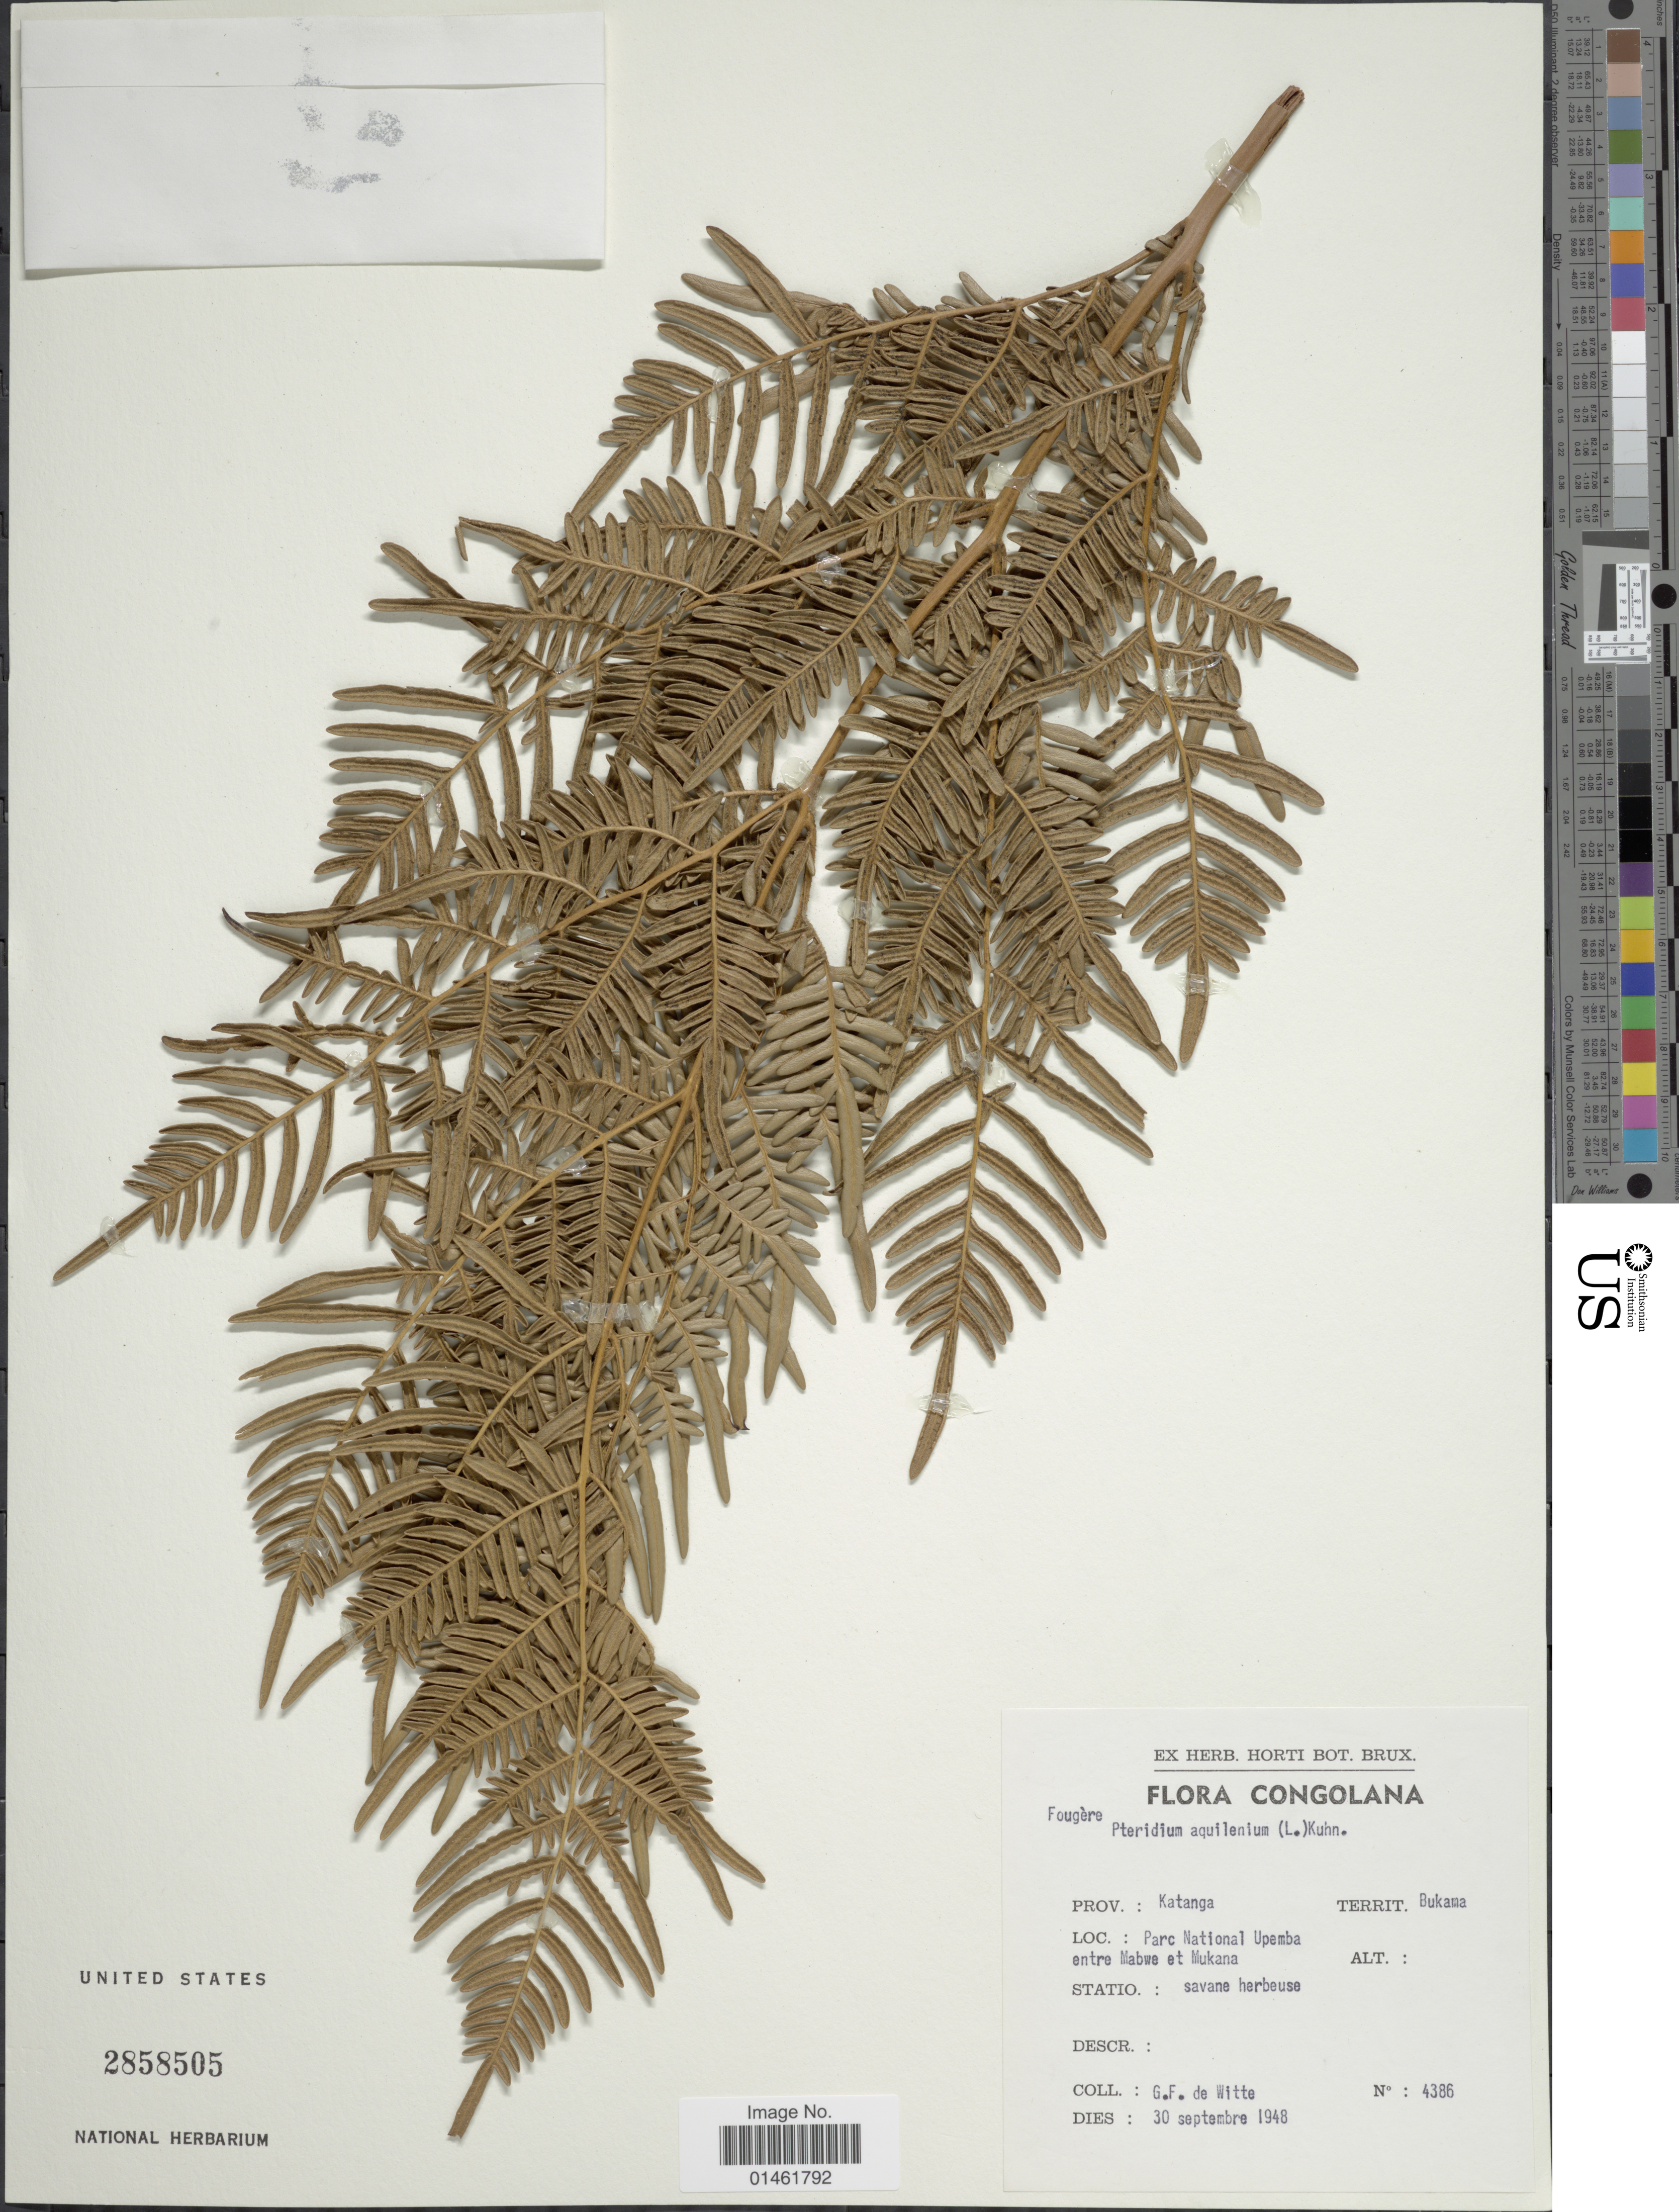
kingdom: Plantae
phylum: Tracheophyta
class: Polypodiopsida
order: Polypodiales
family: Dennstaedtiaceae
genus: Pteridium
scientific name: Pteridium aquilinum var. africanum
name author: (L.) Kuhn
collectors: G. de Witte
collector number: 4386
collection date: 1948-09-30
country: Congo, Democratic Republic of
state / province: Haut-Lomami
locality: Katanga, Territ. Bukama, Parc National Upemba entre Mabwe et Mukana, savane herbeuse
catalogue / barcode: US 2858505